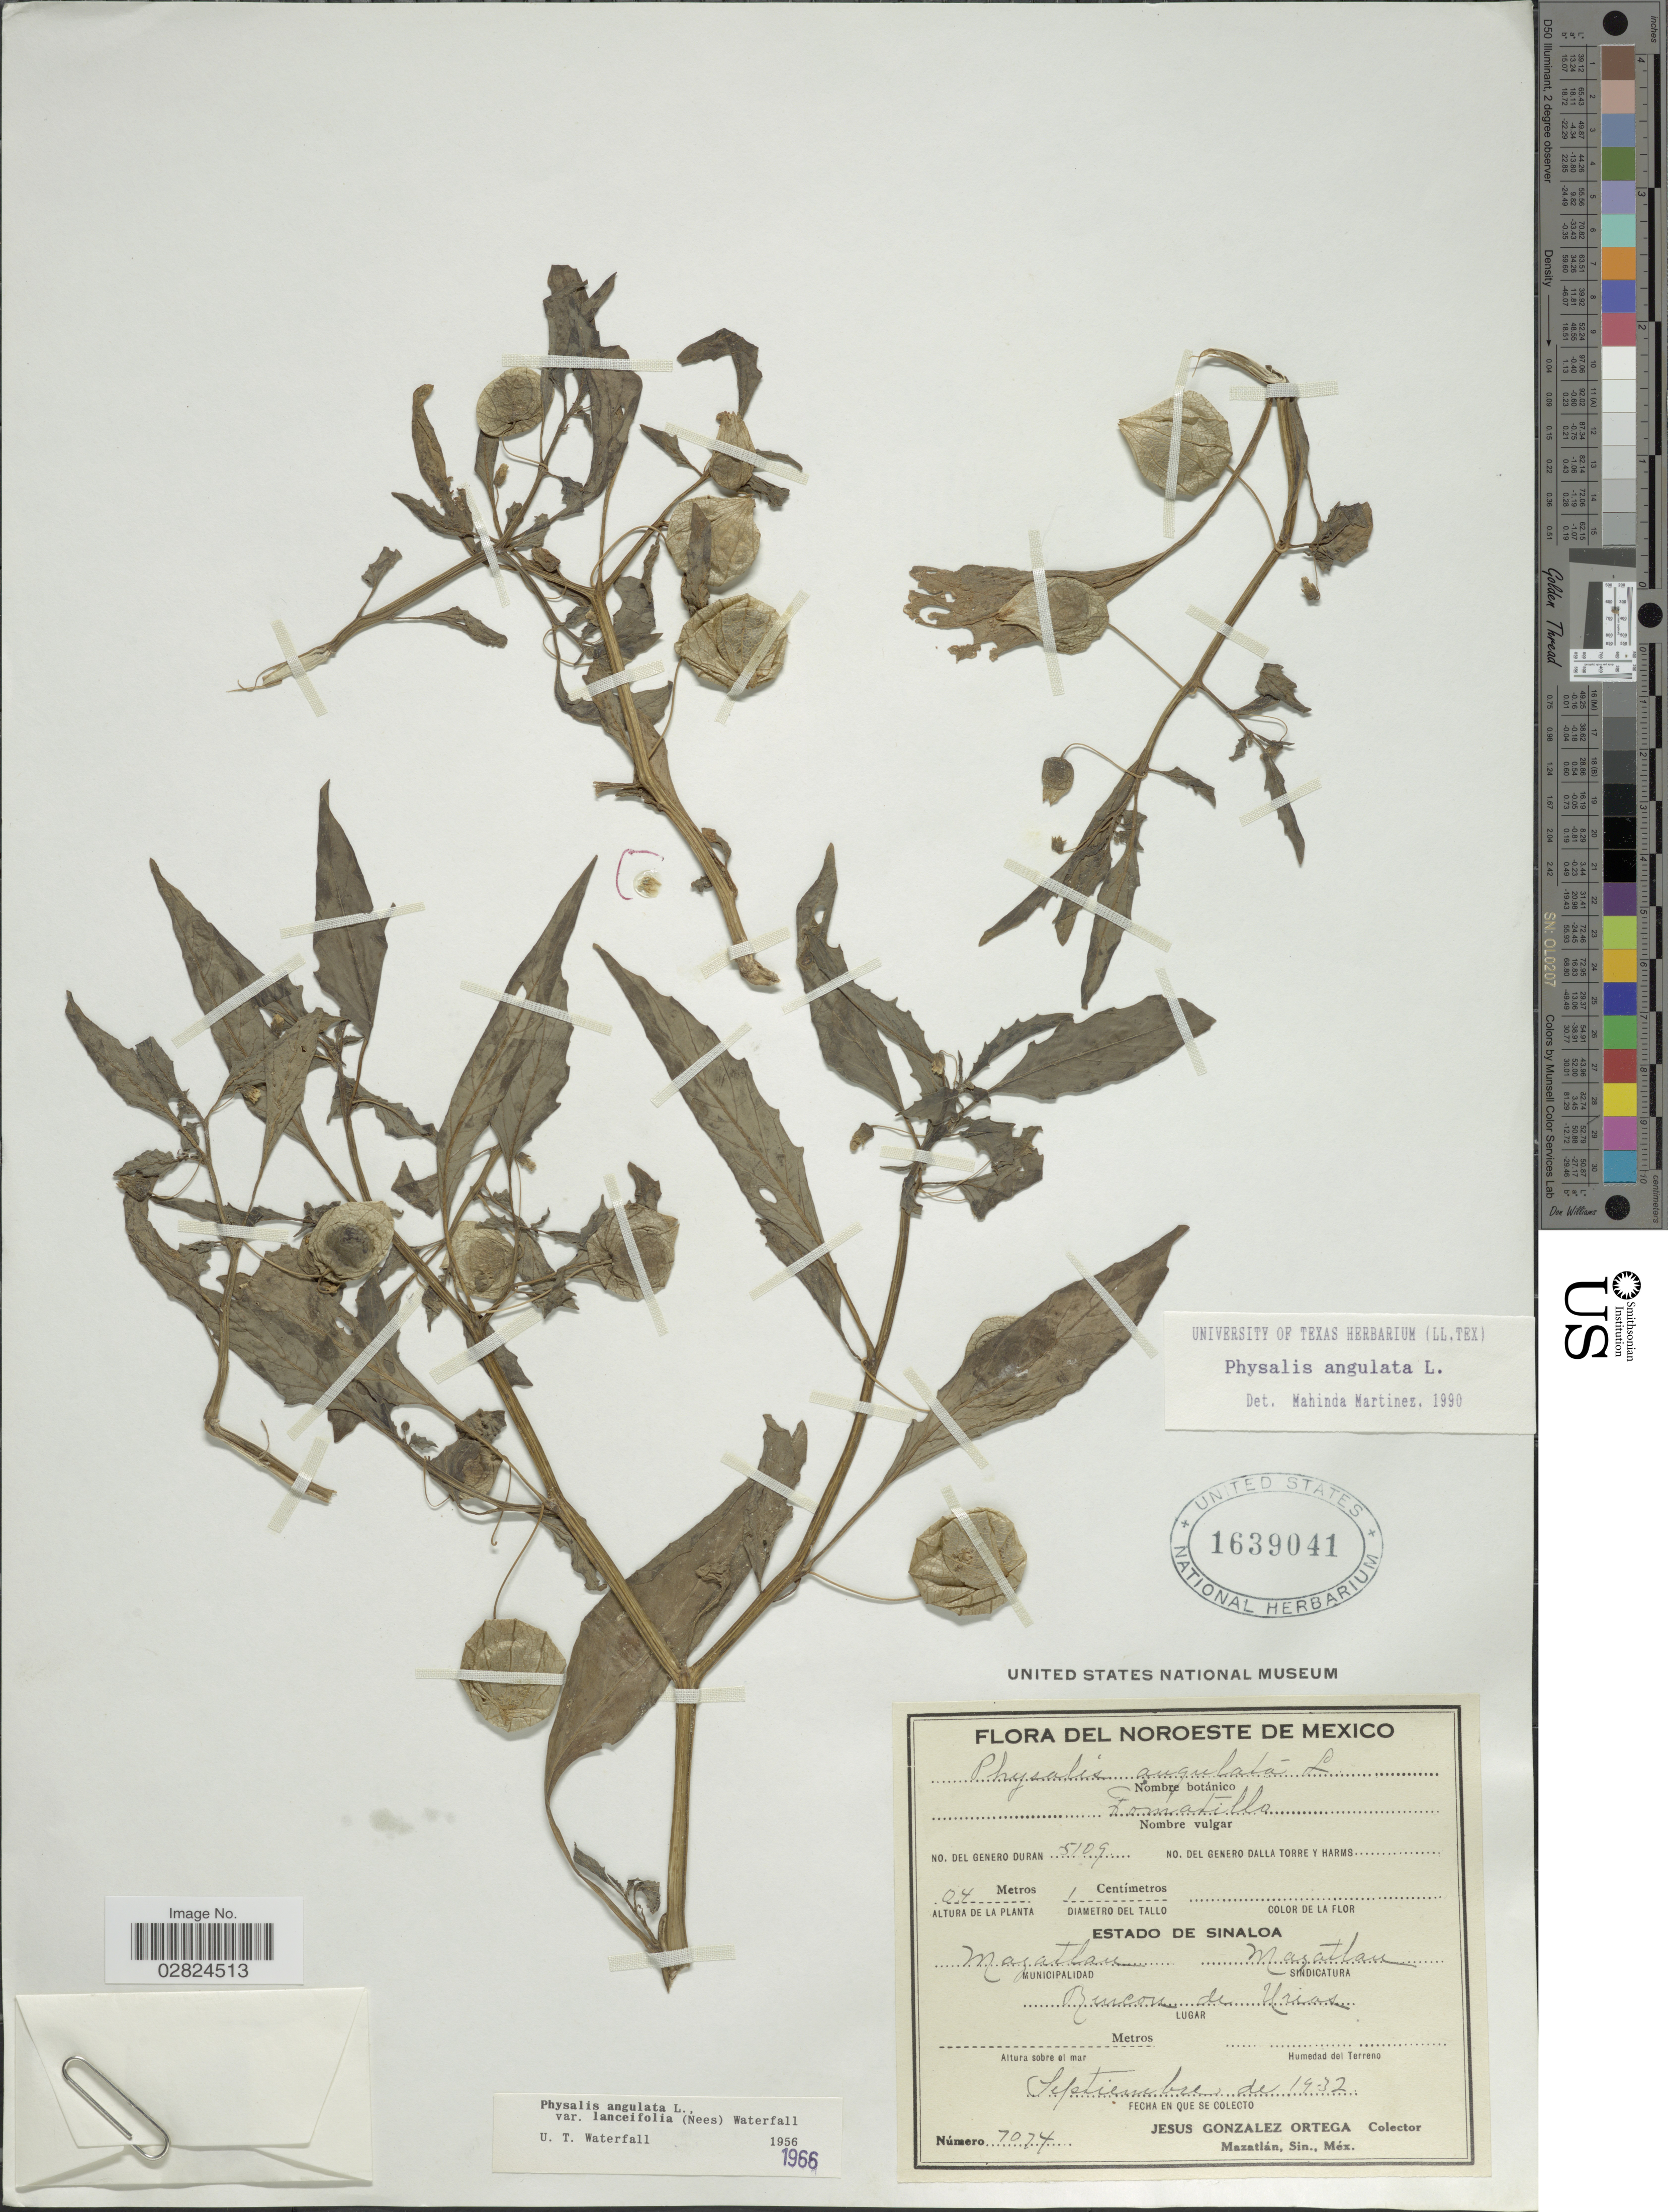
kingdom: Plantae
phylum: Tracheophyta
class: Magnoliopsida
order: Solanales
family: Solanaceae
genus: Physalis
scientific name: Physalis angulata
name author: L.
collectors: J. Ortega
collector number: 7074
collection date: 1932-09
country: Mexico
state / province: Sinaloa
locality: Noroeste de Mexico, Mazatlan Municipalidad, Mazatlan Sindicatura, Rincon de Urias.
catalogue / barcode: US 1639041